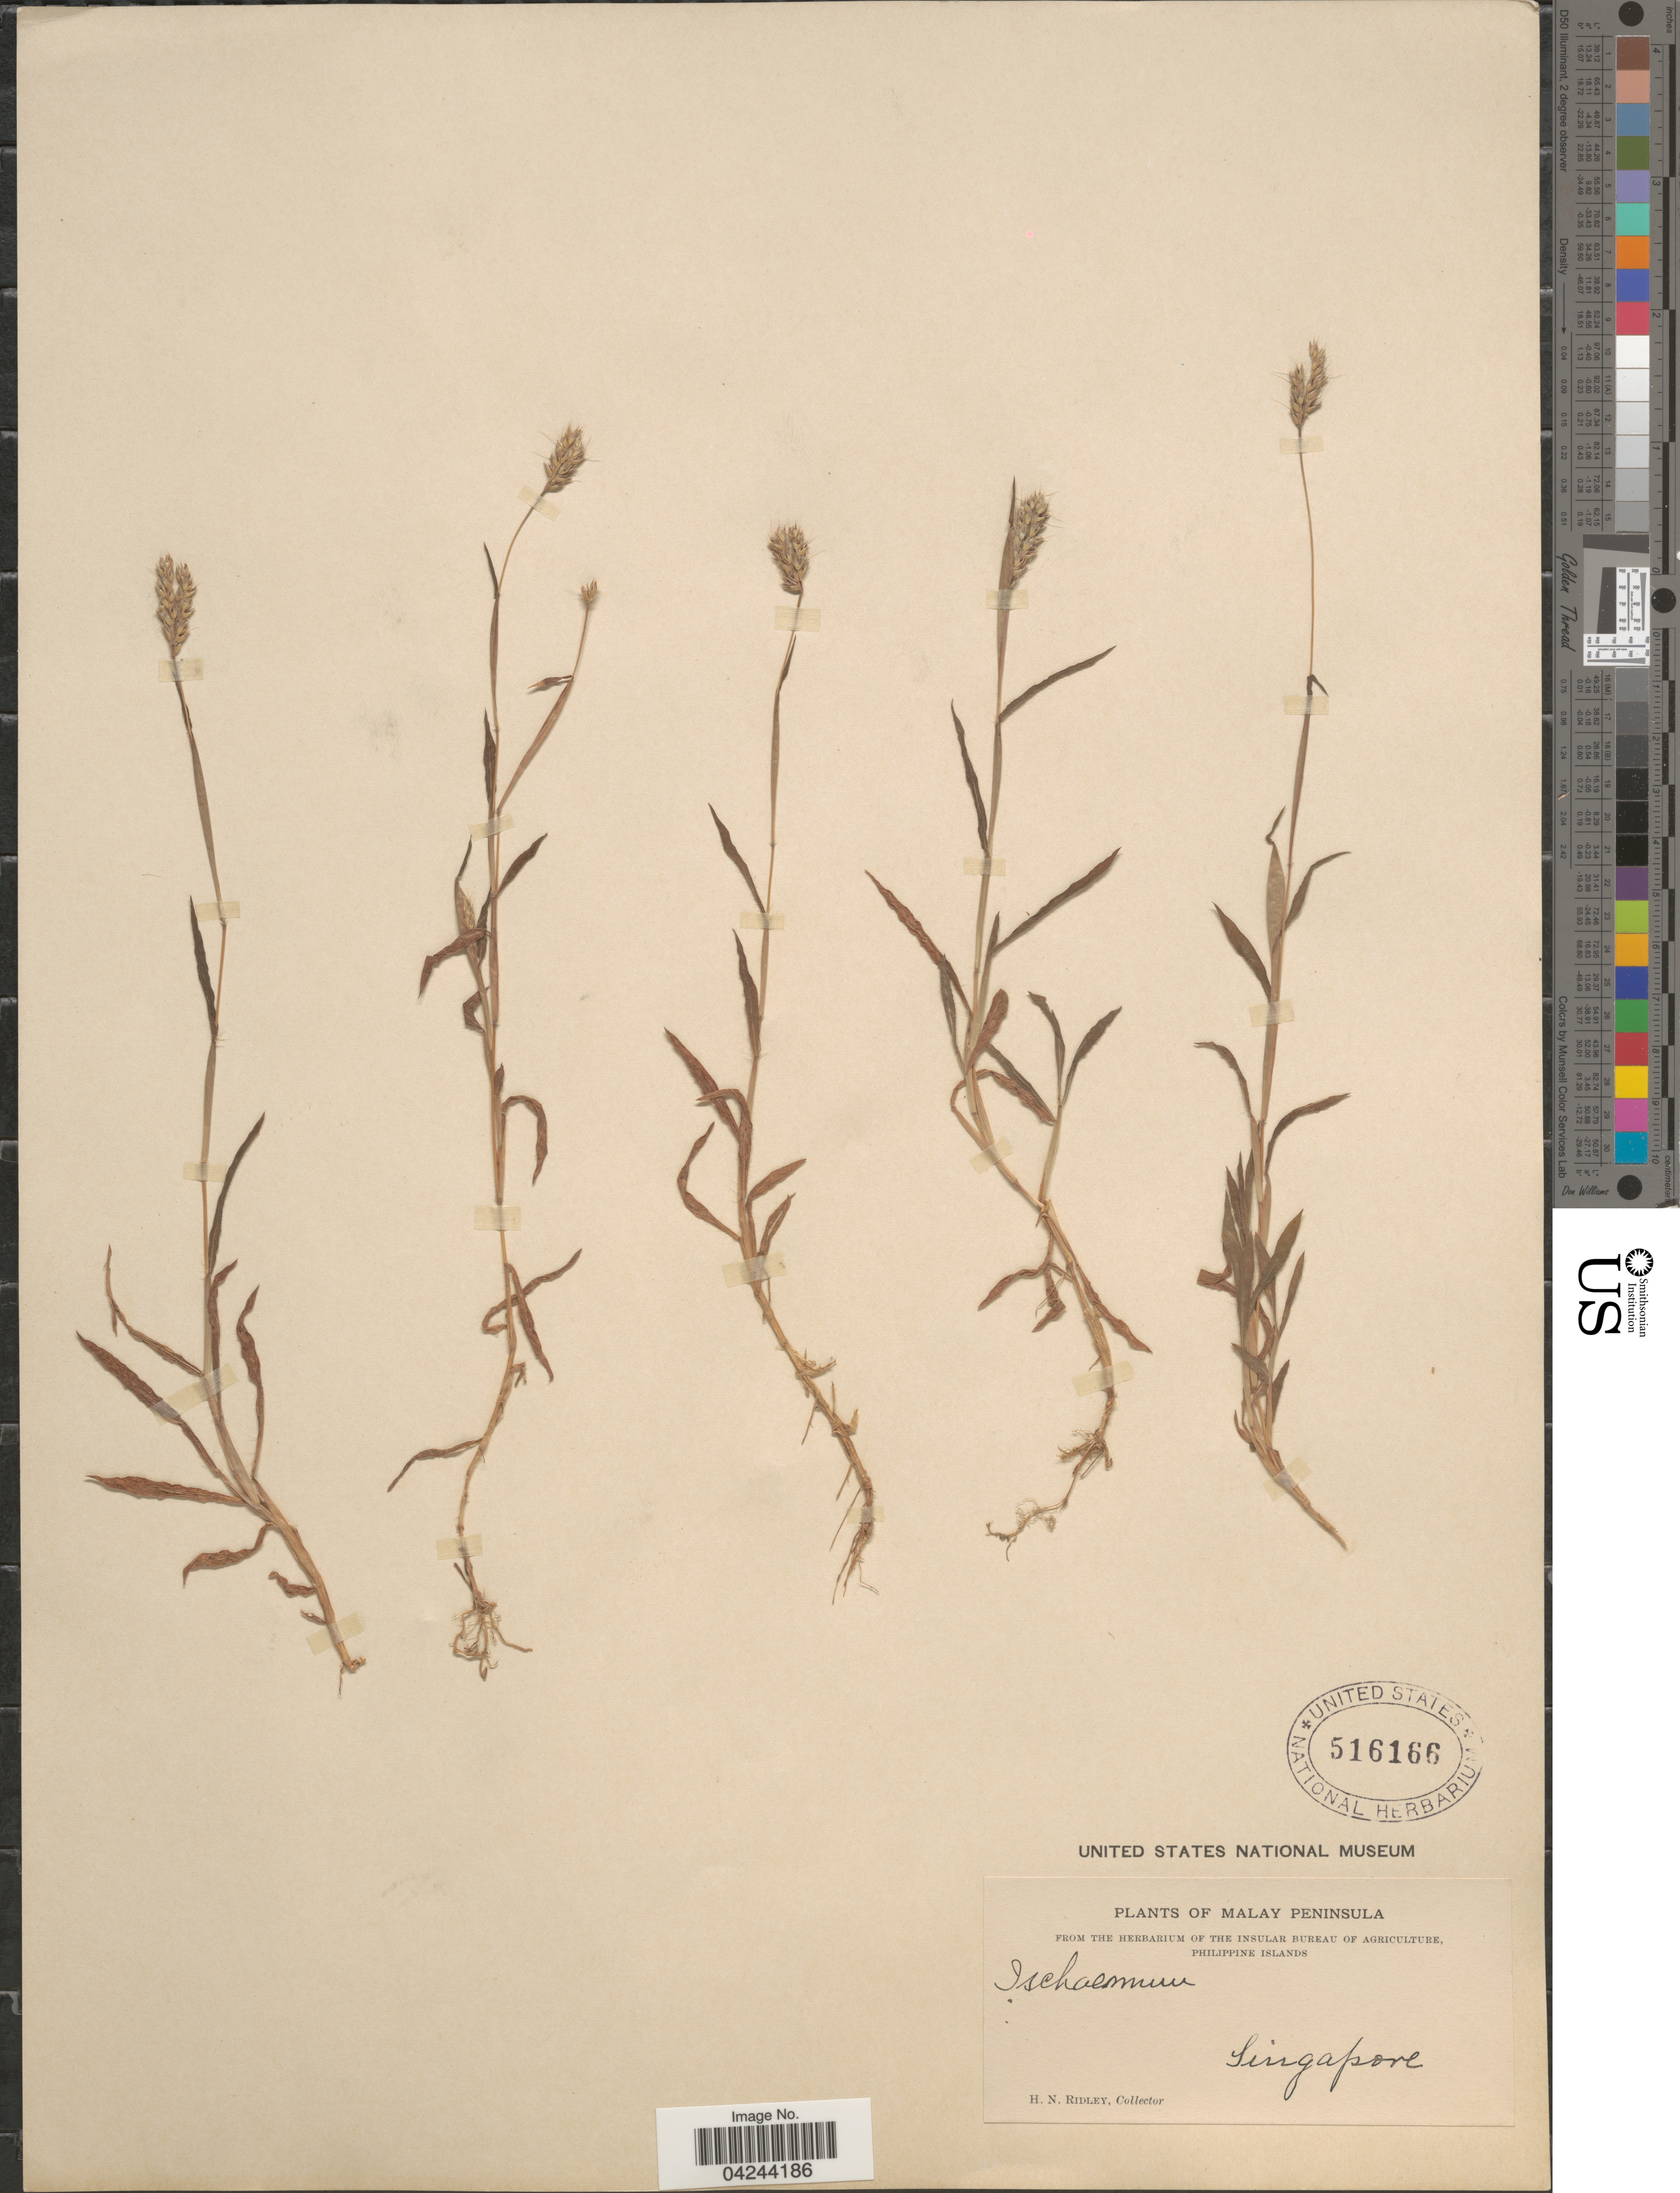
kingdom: Plantae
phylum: Tracheophyta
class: Liliopsida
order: Poales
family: Poaceae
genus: Ischaemum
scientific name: Ischaemum polystachyum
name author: J. Presl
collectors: H. N. Ridley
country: Singapore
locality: Malay Peninsula.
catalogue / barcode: US 516166